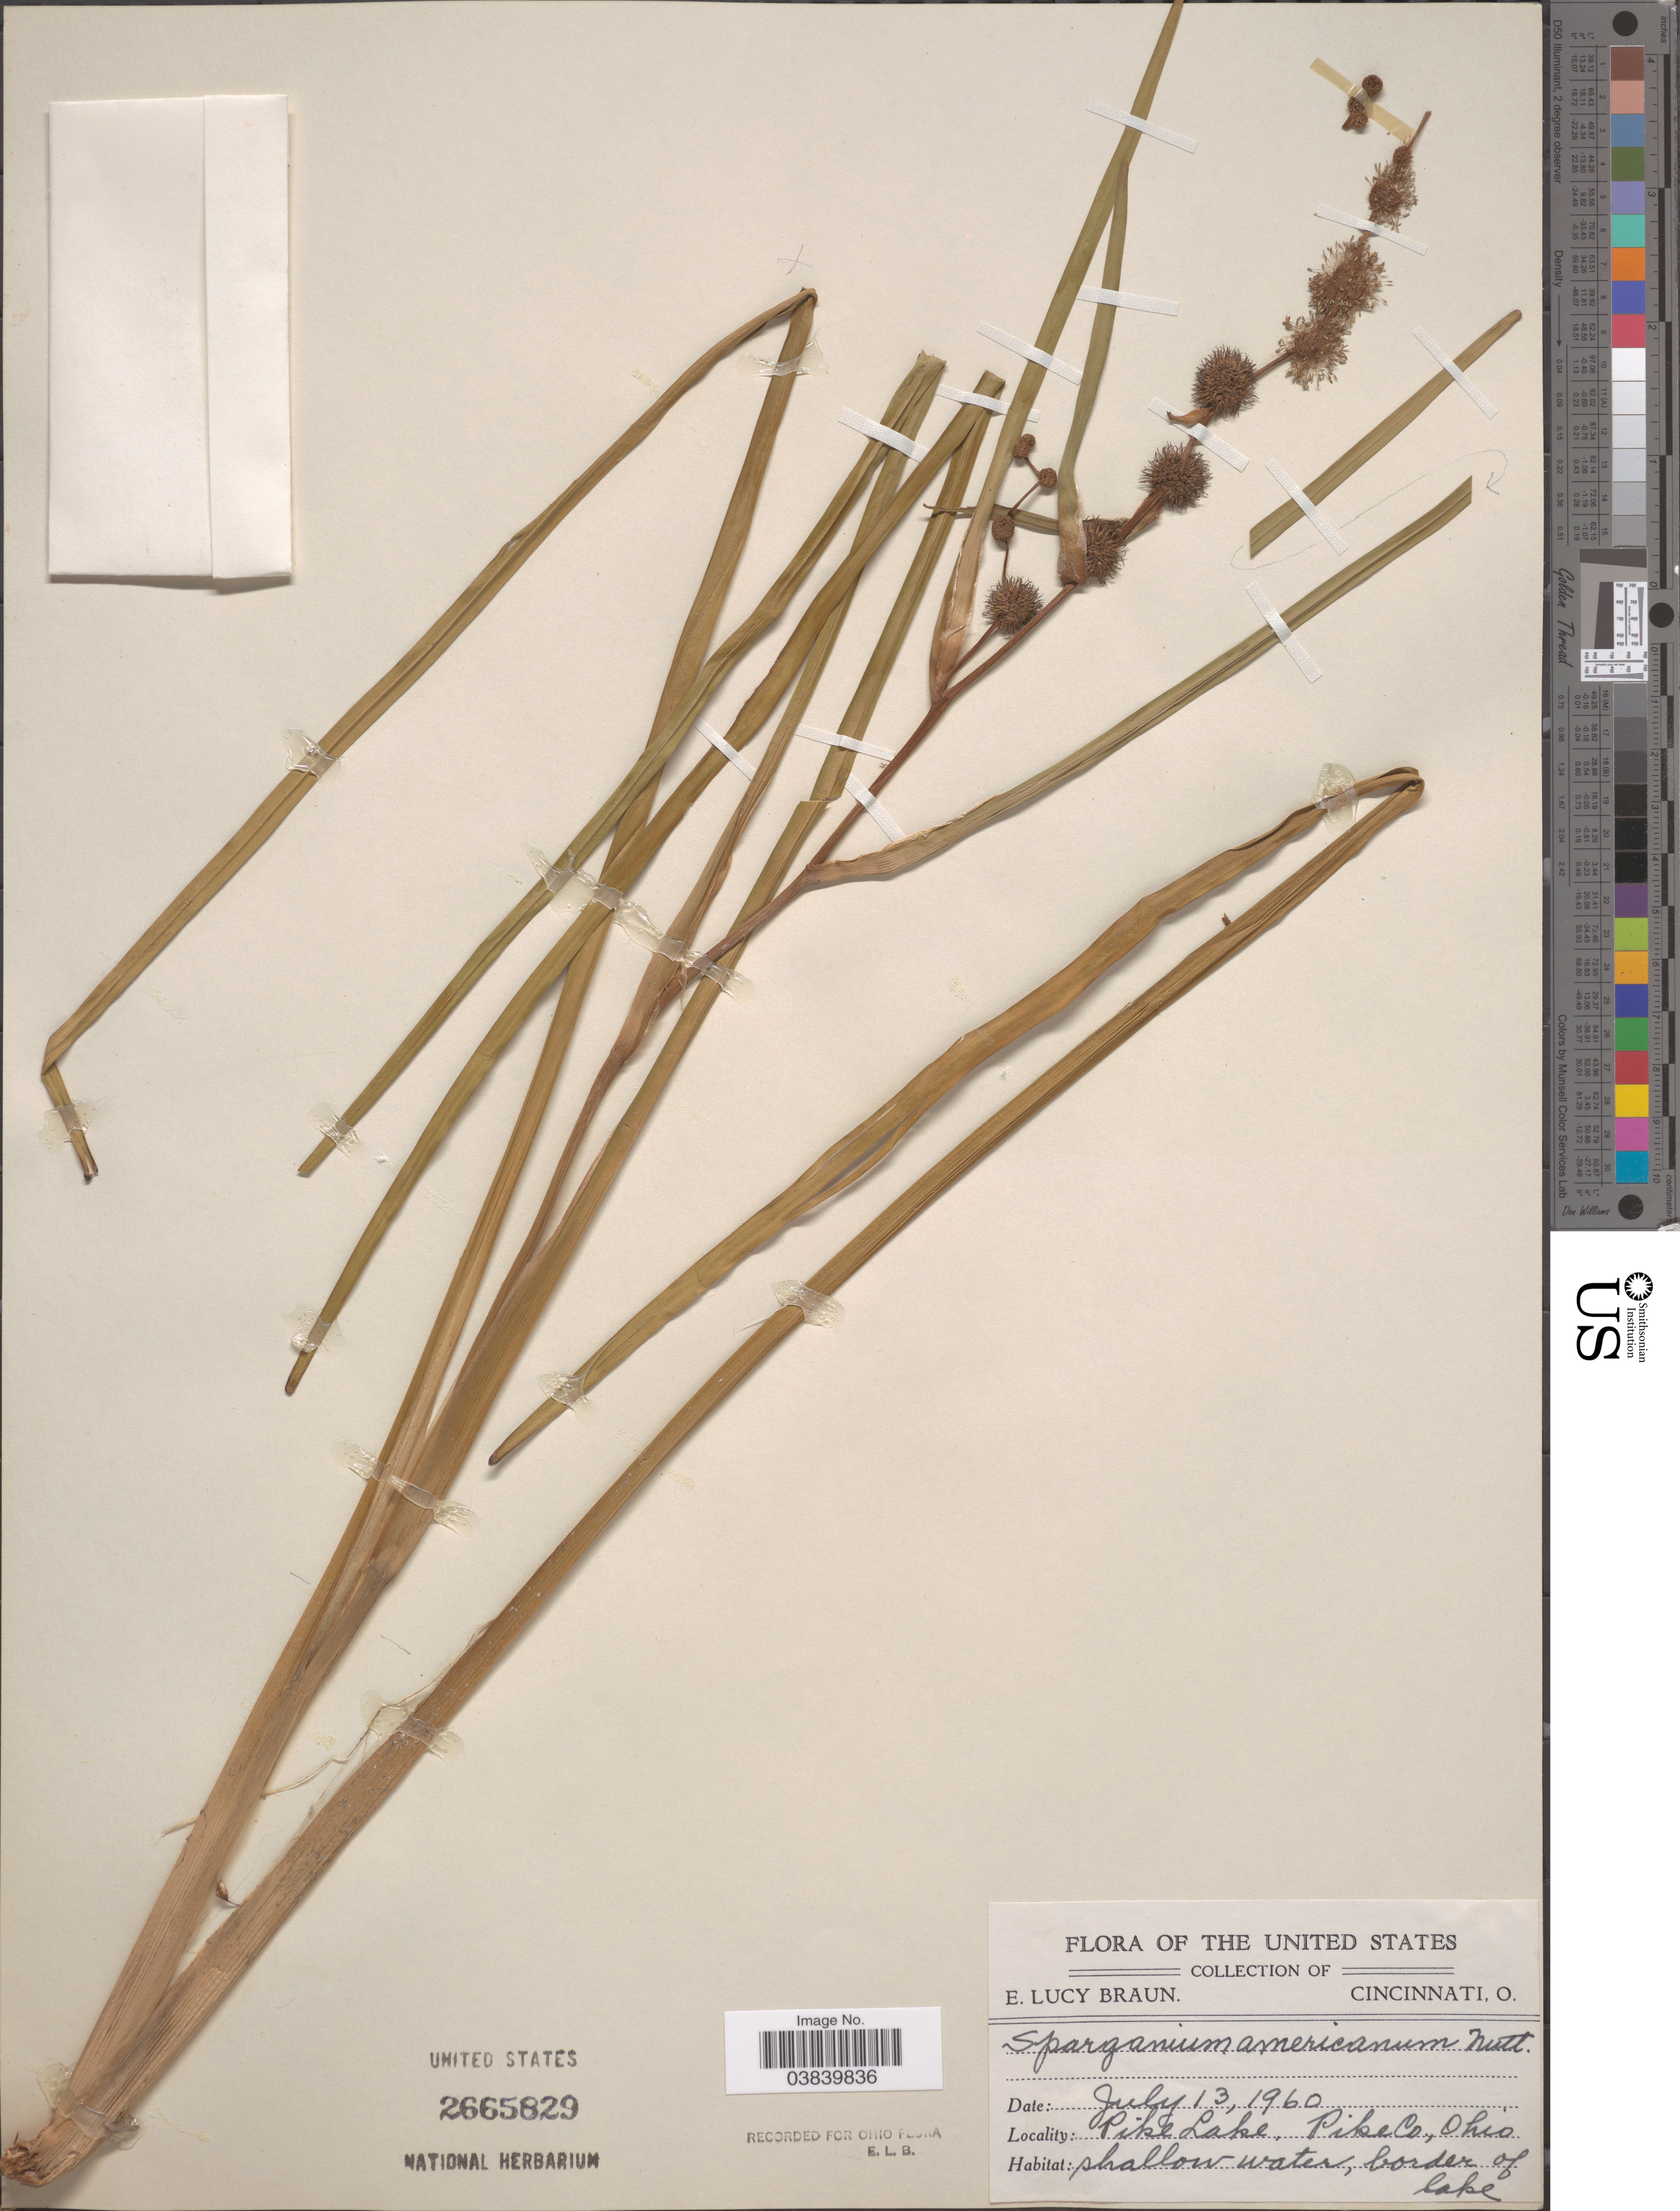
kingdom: Plantae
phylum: Tracheophyta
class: Liliopsida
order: Poales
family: Typhaceae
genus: Sparganium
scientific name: Sparganium americanum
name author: Nutt.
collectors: E. L. Braun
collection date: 1960-07-13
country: United States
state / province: Ohio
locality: Pike Lake, Pike Co. Shallow water, border of lake.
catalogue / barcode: US 2665829